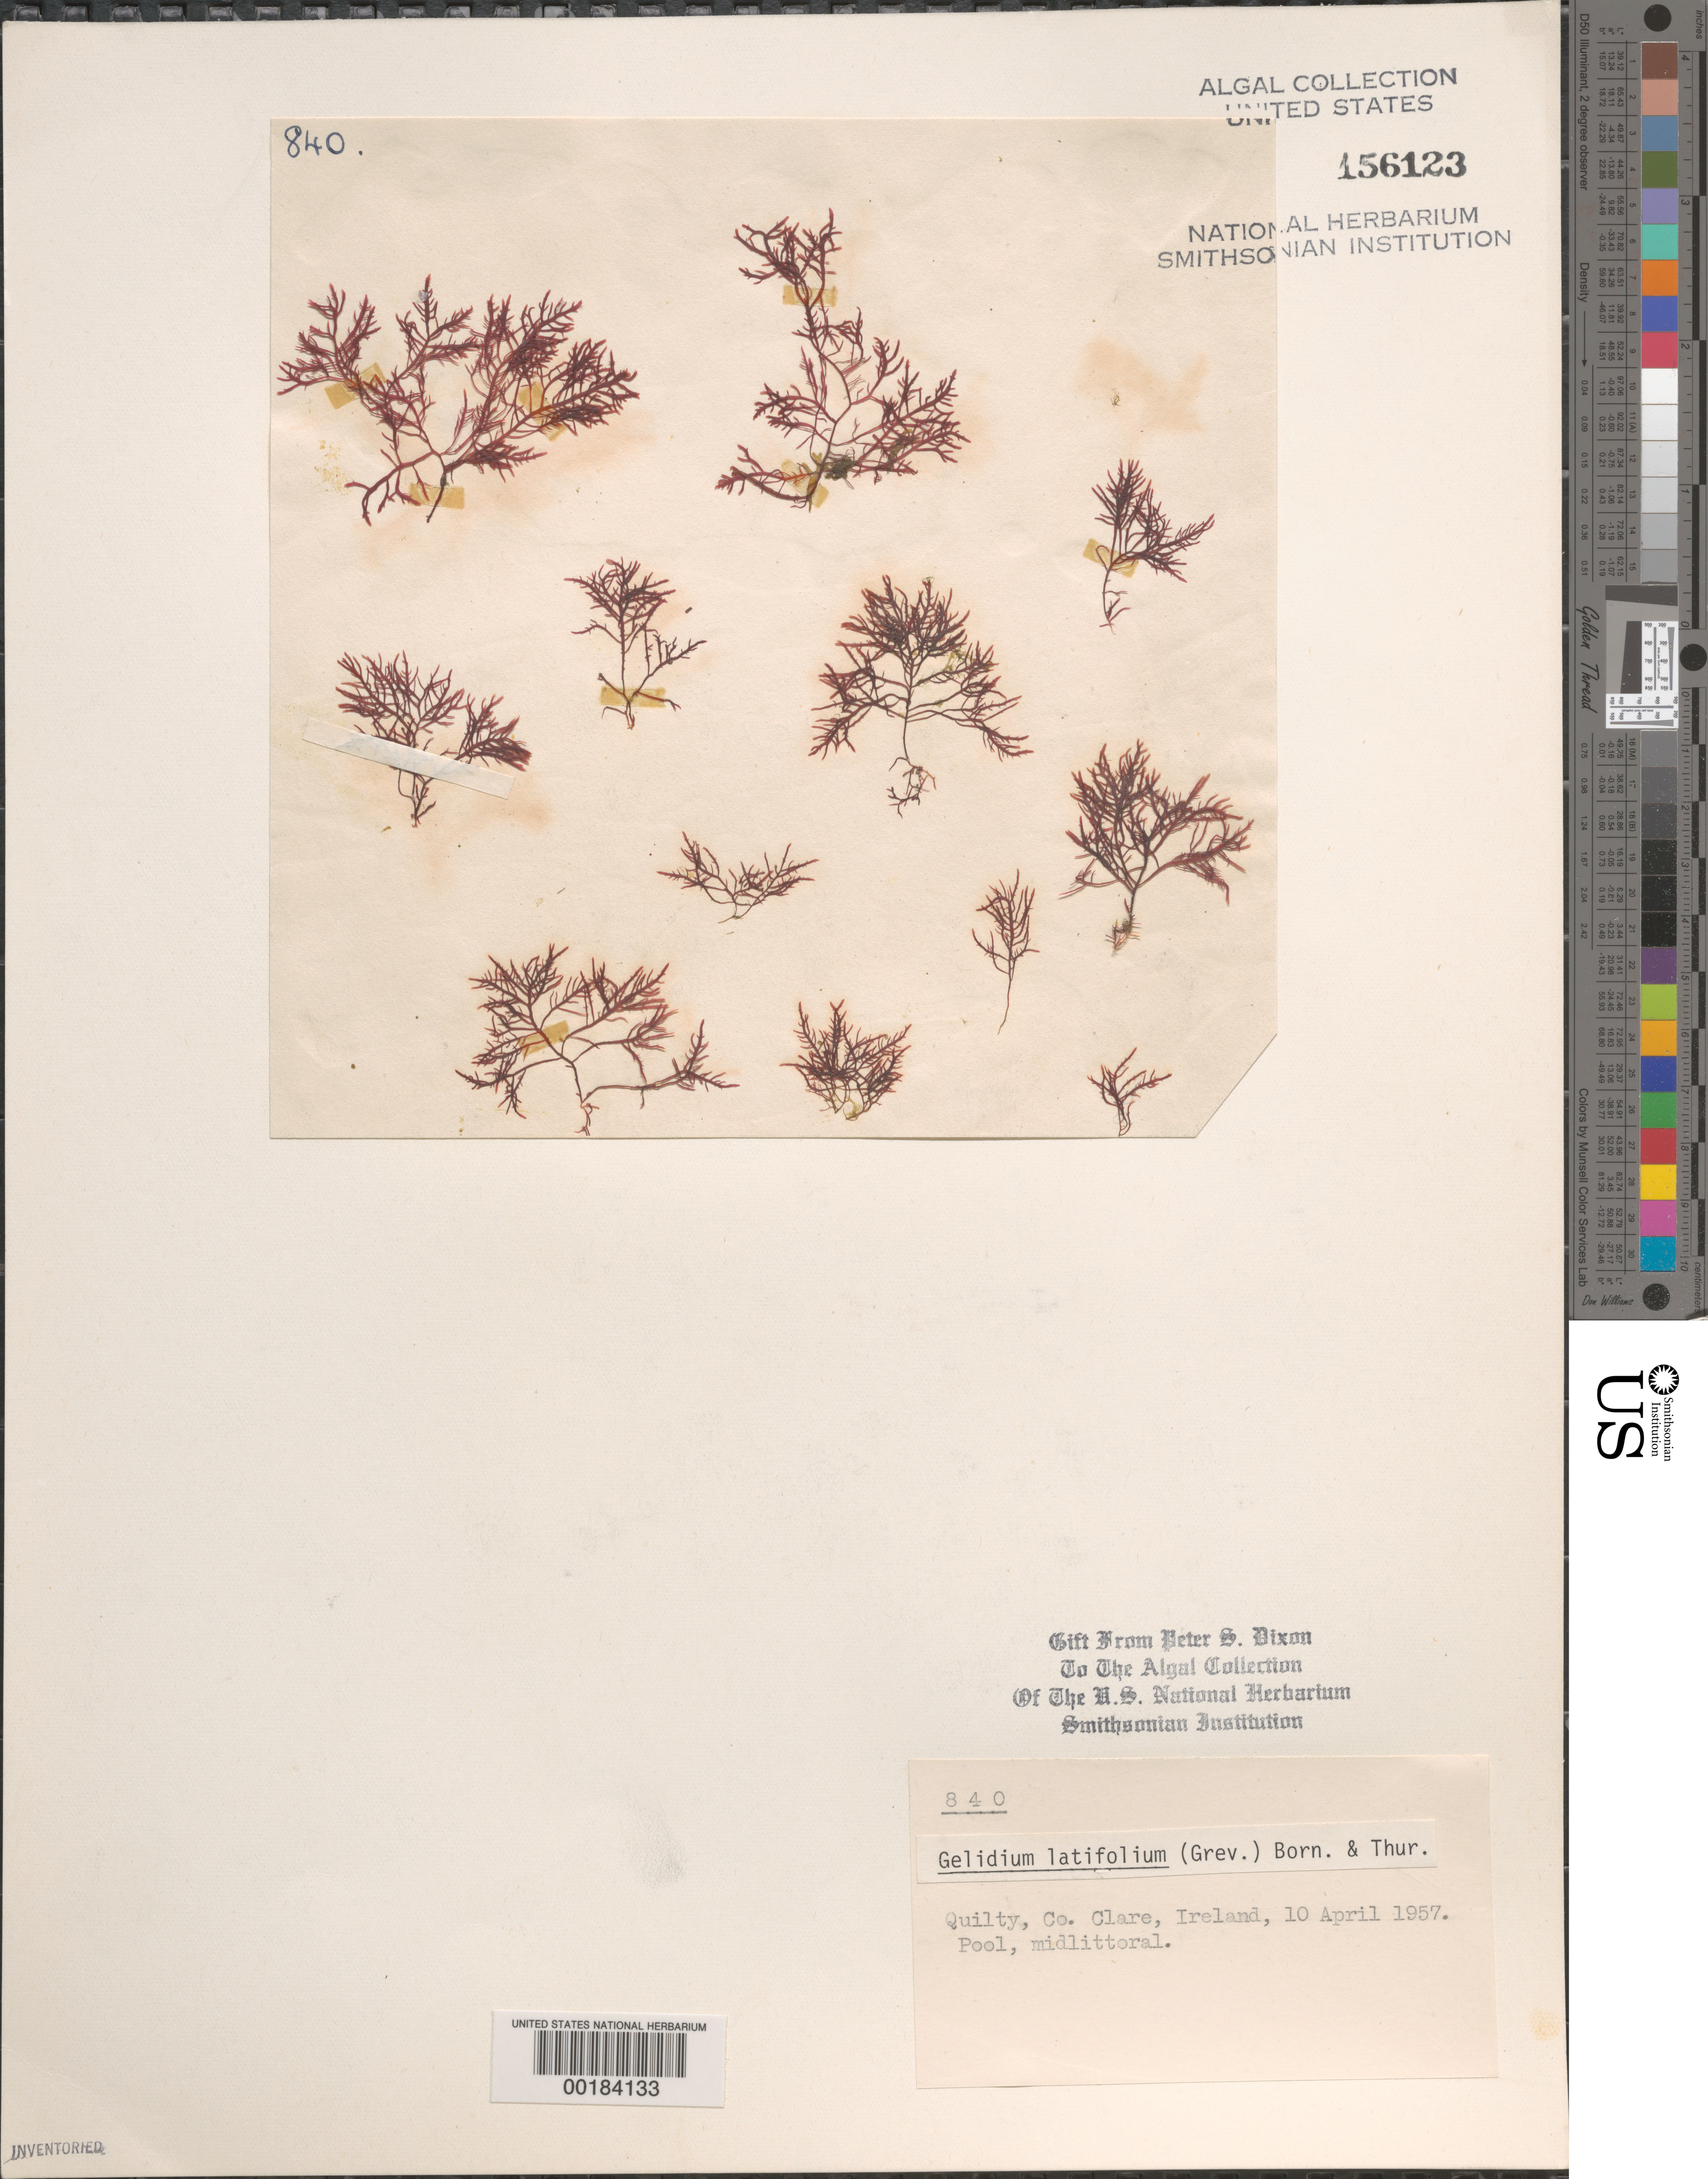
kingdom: Plantae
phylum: Rhodophyta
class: Florideophyceae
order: Gelidiales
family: Gelidiaceae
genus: Gelidium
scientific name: Gelidium spinosum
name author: (S.G. Gmel.) P.C. Silva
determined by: Algae name updating Project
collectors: P. S. Dixon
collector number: PSD 840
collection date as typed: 10 Apr 1957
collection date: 1957-04-10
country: Ireland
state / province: Munster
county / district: Clare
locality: Quilty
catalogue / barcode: US 156123